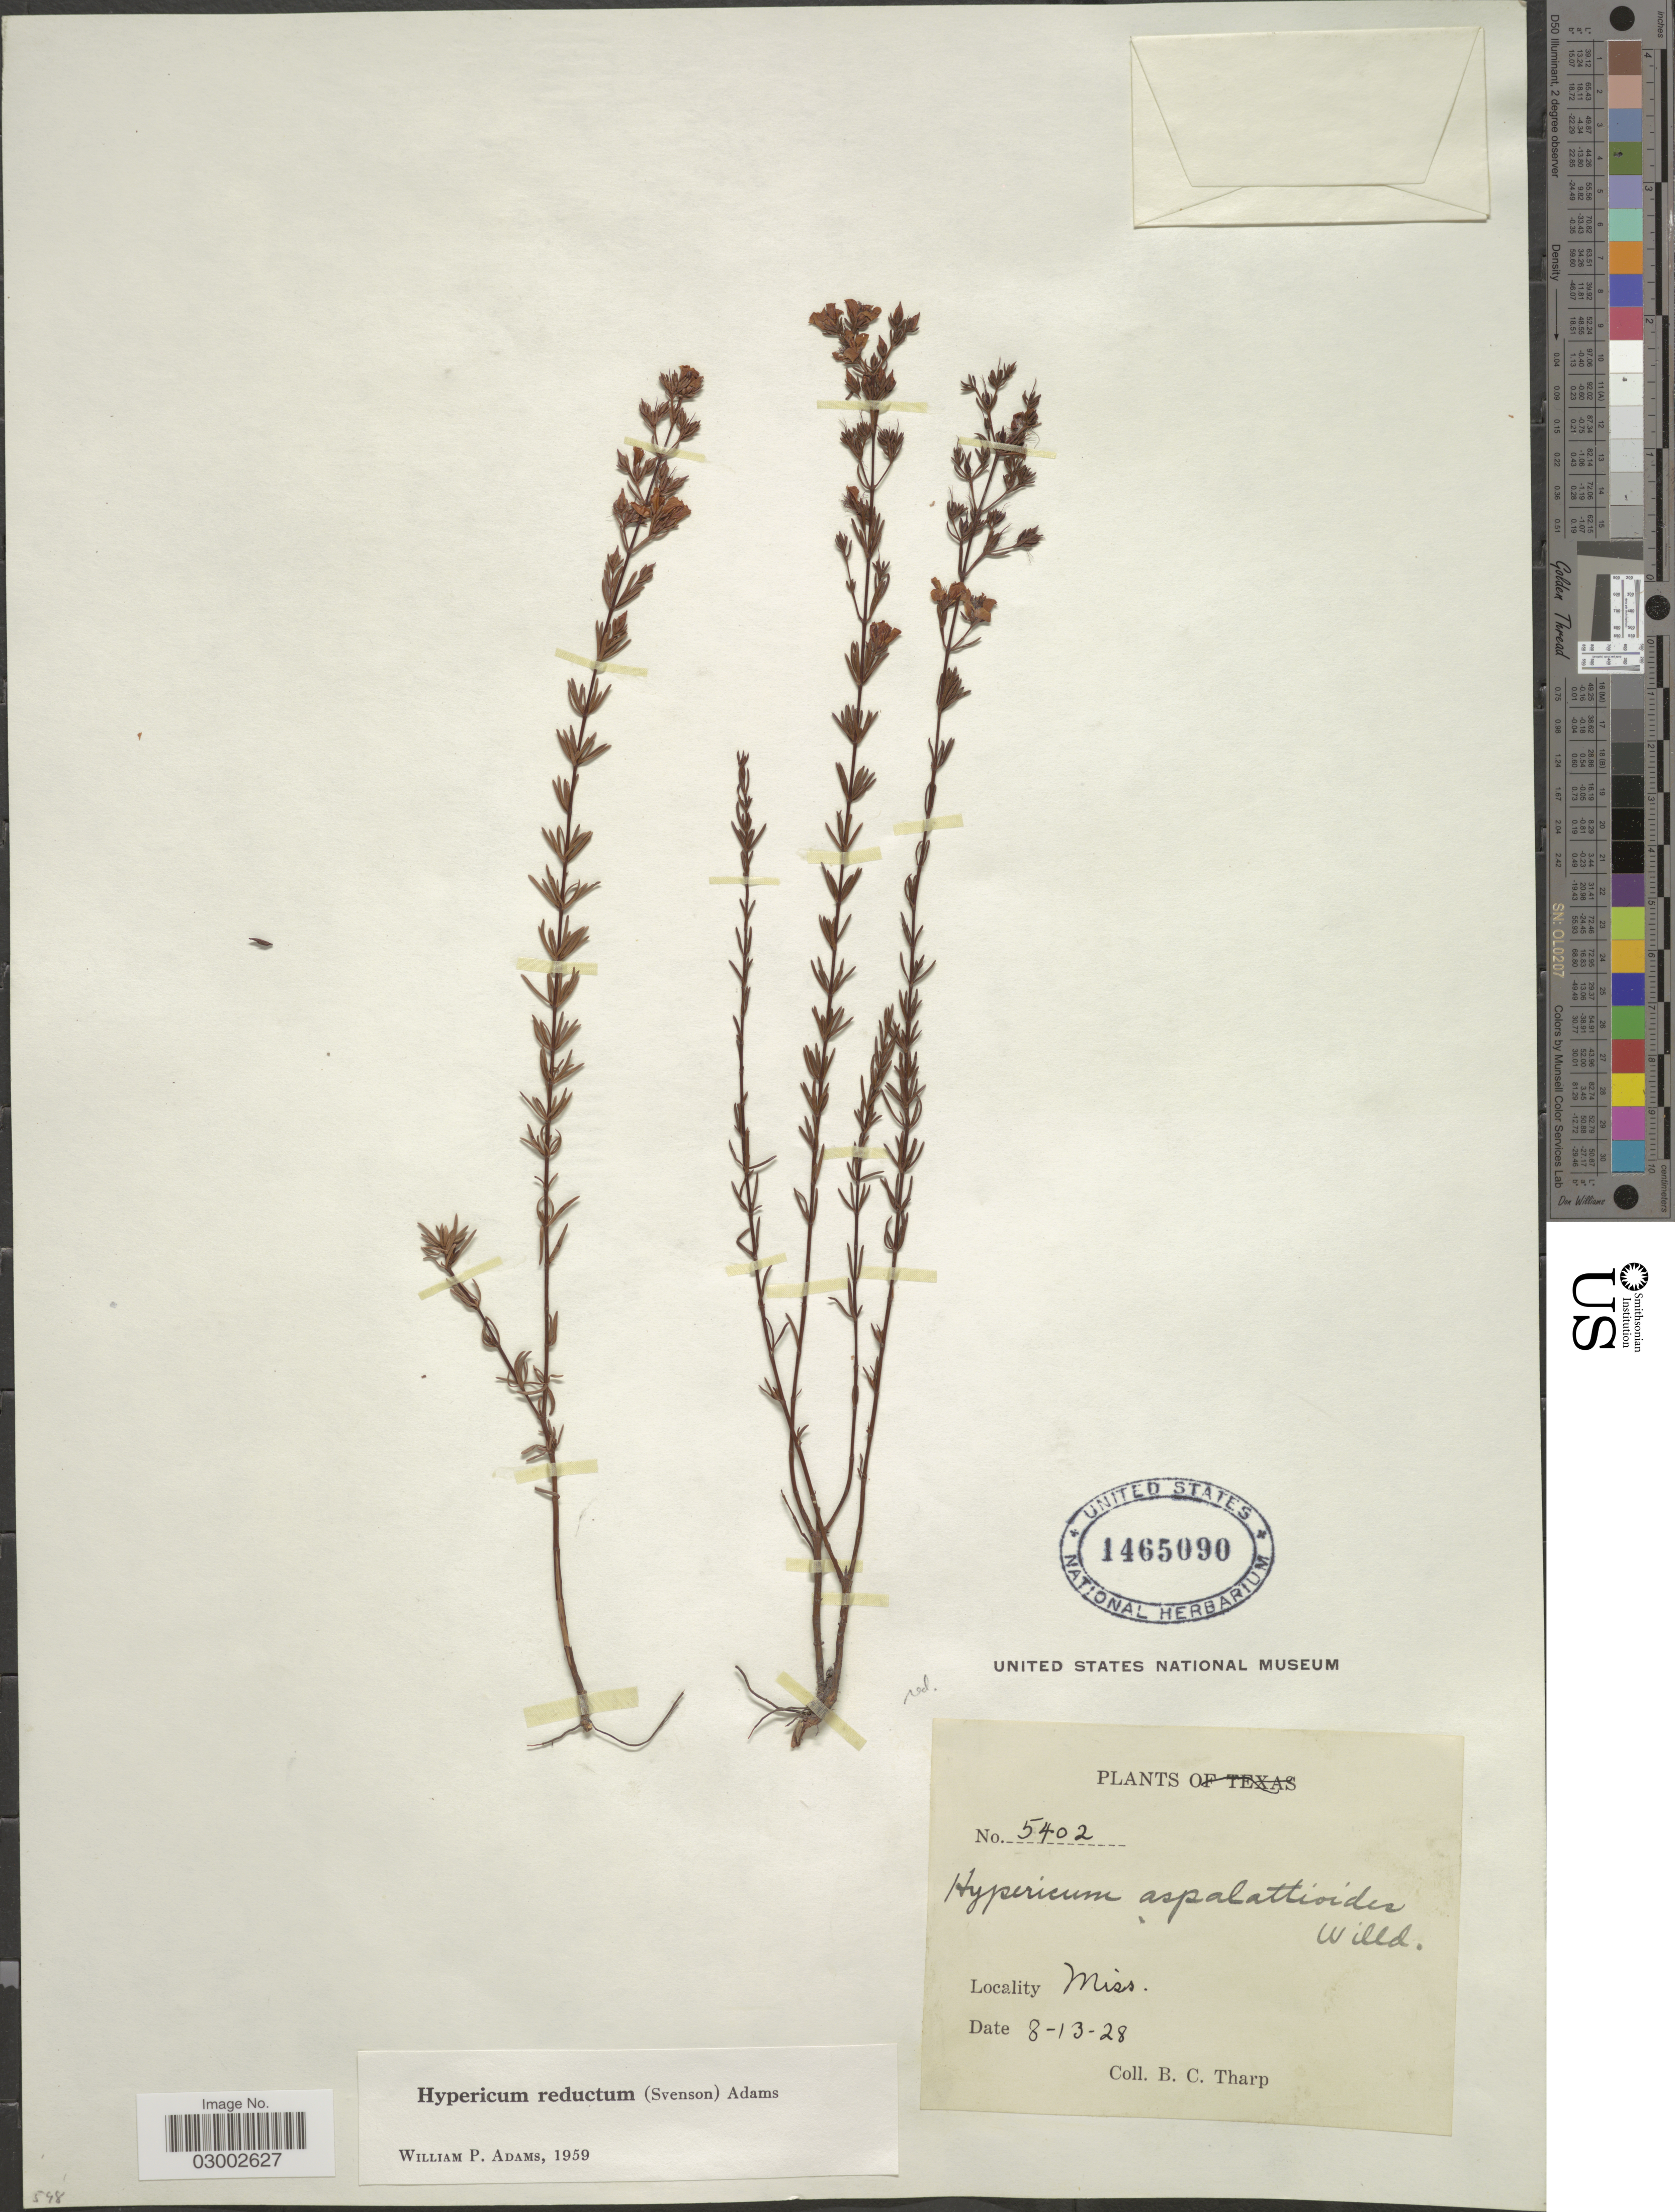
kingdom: Plantae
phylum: Tracheophyta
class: Magnoliopsida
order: Malpighiales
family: Hypericaceae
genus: Hypericum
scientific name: Hypericum brachyphyllum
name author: (Spach) Steud.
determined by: Strong, Mark T., (BOT), Smithsonian Institution - National Museum of Natural History (UNITED STATES)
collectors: B. C. Tharp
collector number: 5402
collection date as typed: Transcribed d/m/y: 13/8/28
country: United States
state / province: Mississippi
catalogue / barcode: US 1465090